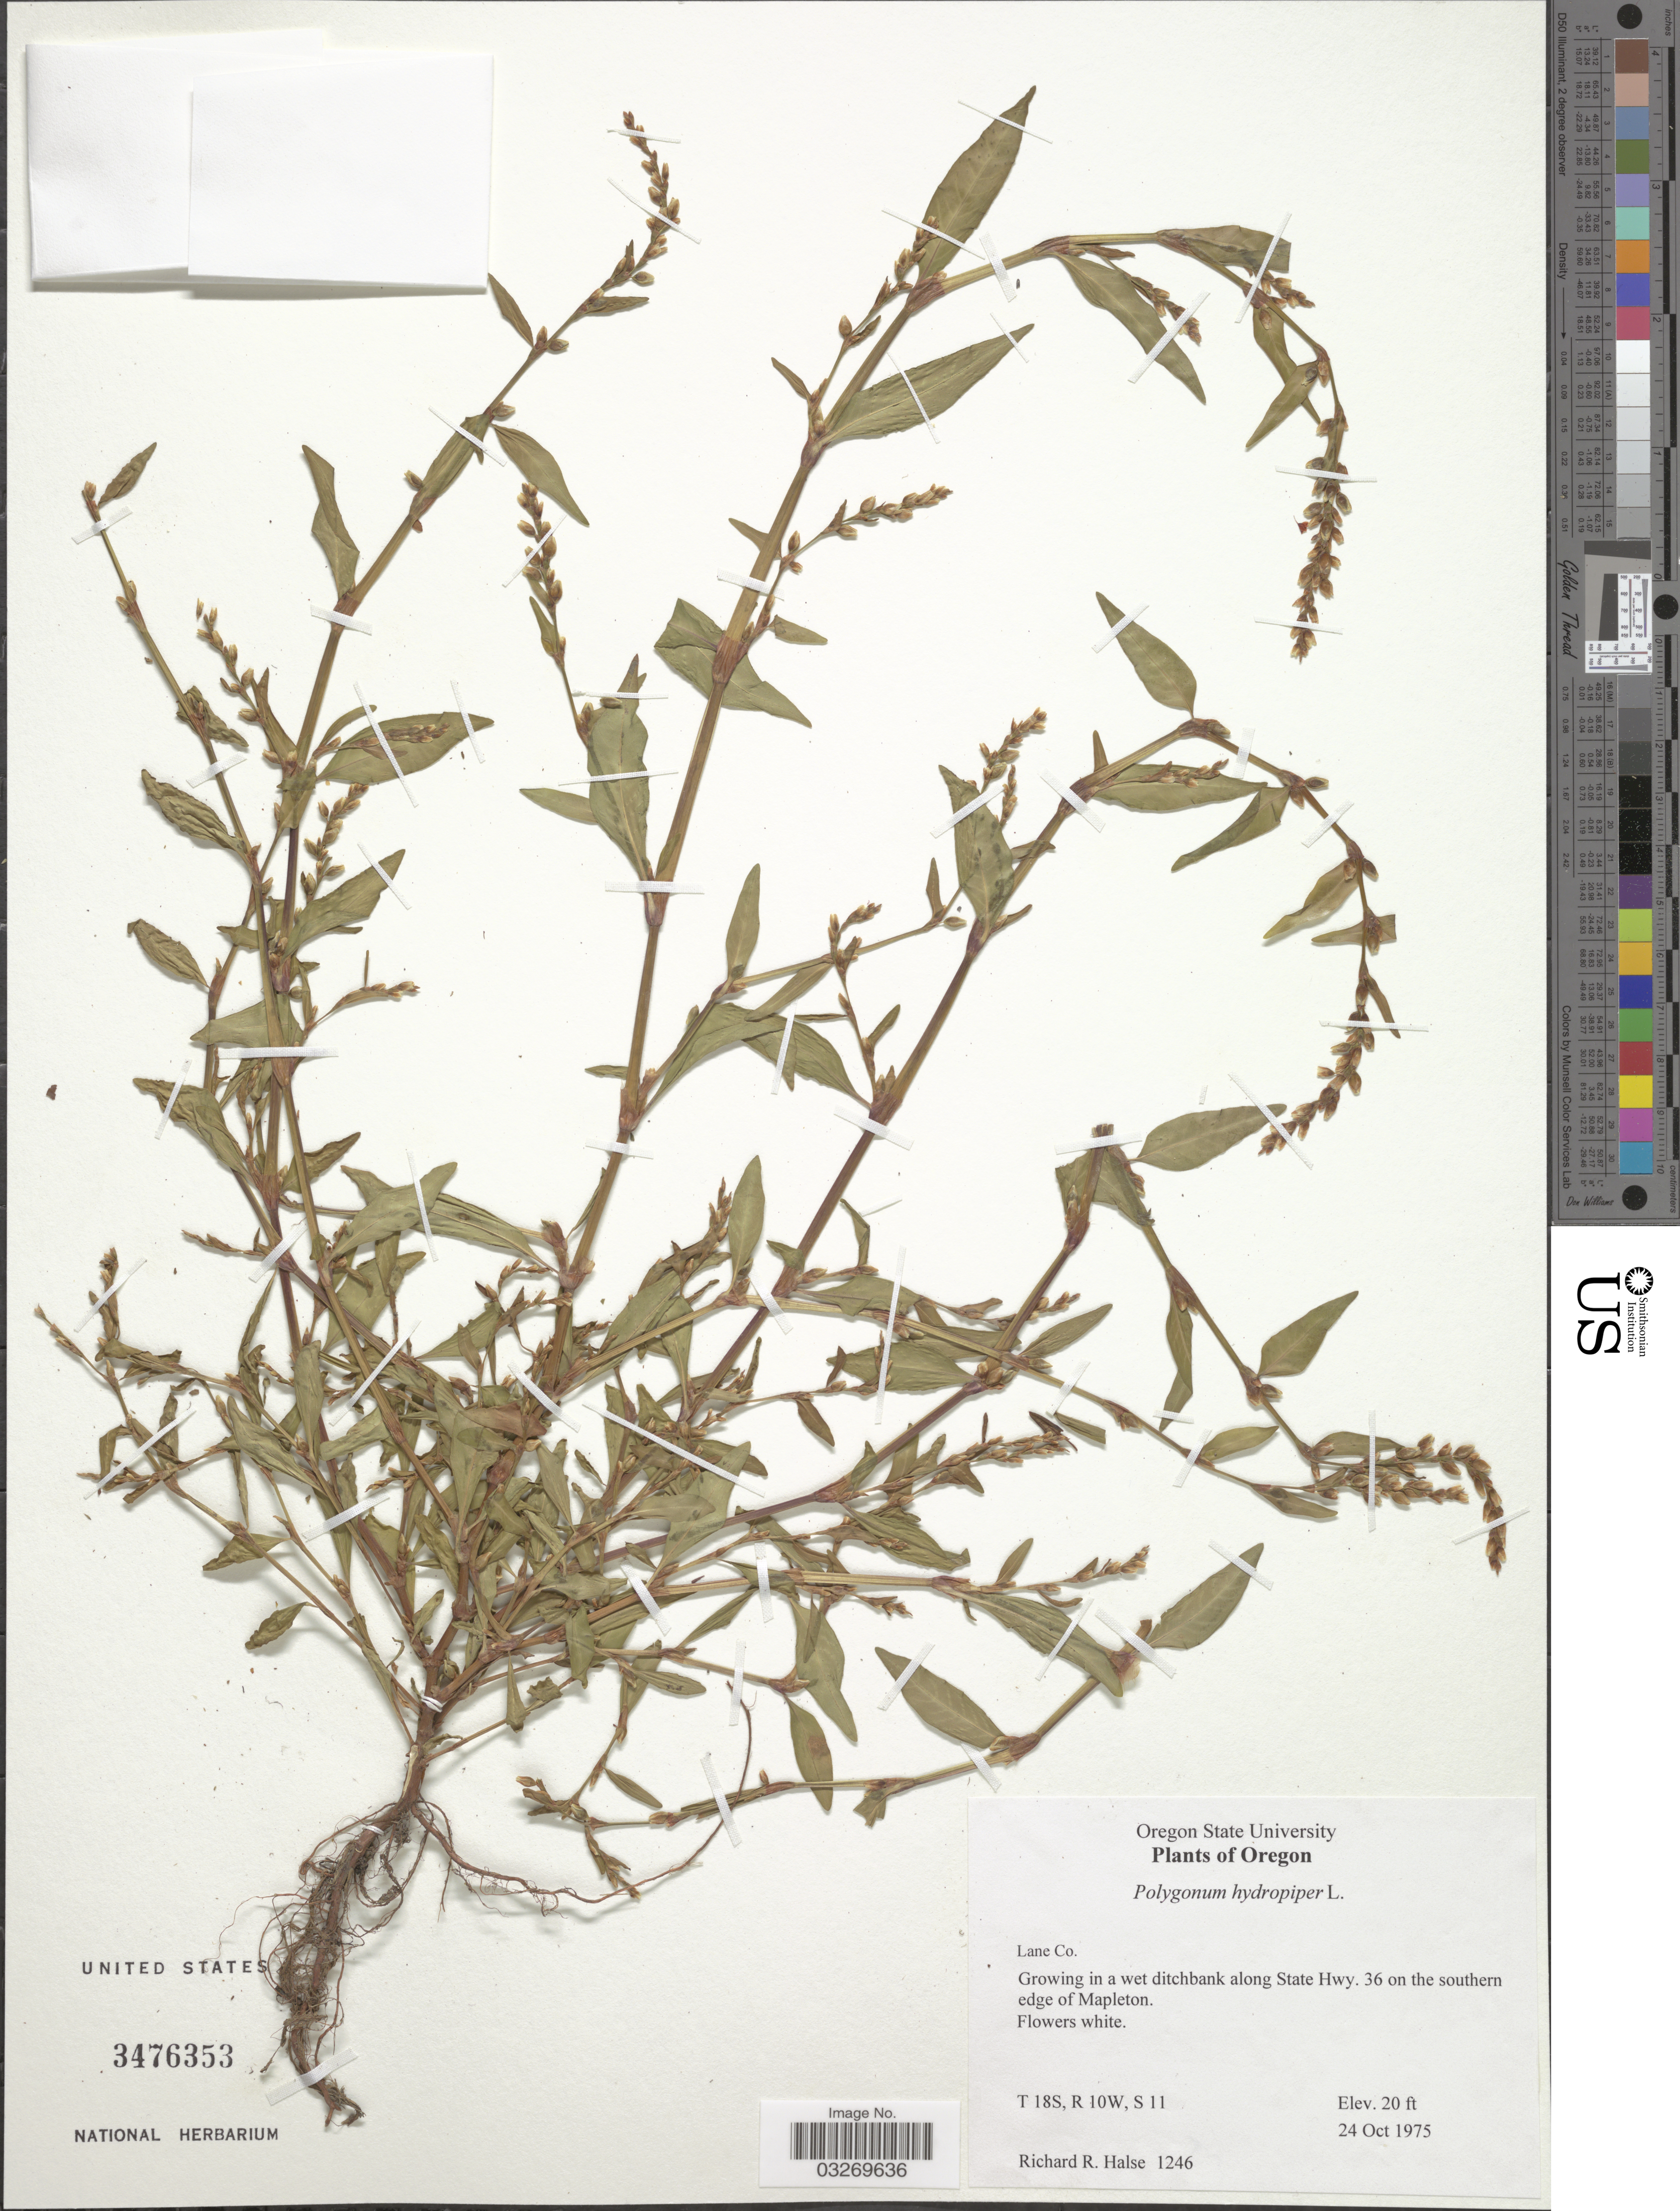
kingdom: Plantae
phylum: Tracheophyta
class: Magnoliopsida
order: Caryophyllales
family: Polygonaceae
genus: Persicaria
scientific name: Persicaria hydropiper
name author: (L.) Delarbre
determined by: Atha, D. E.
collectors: R. Halse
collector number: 1246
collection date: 1975-10-24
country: United States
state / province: Oregon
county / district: Lane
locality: Lane Co. Growing in a wet ditchbank along State Hwy. 36 on the southern edge of Mapleton. T 18S, R 10W, S 11.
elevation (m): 6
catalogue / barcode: US 3476353